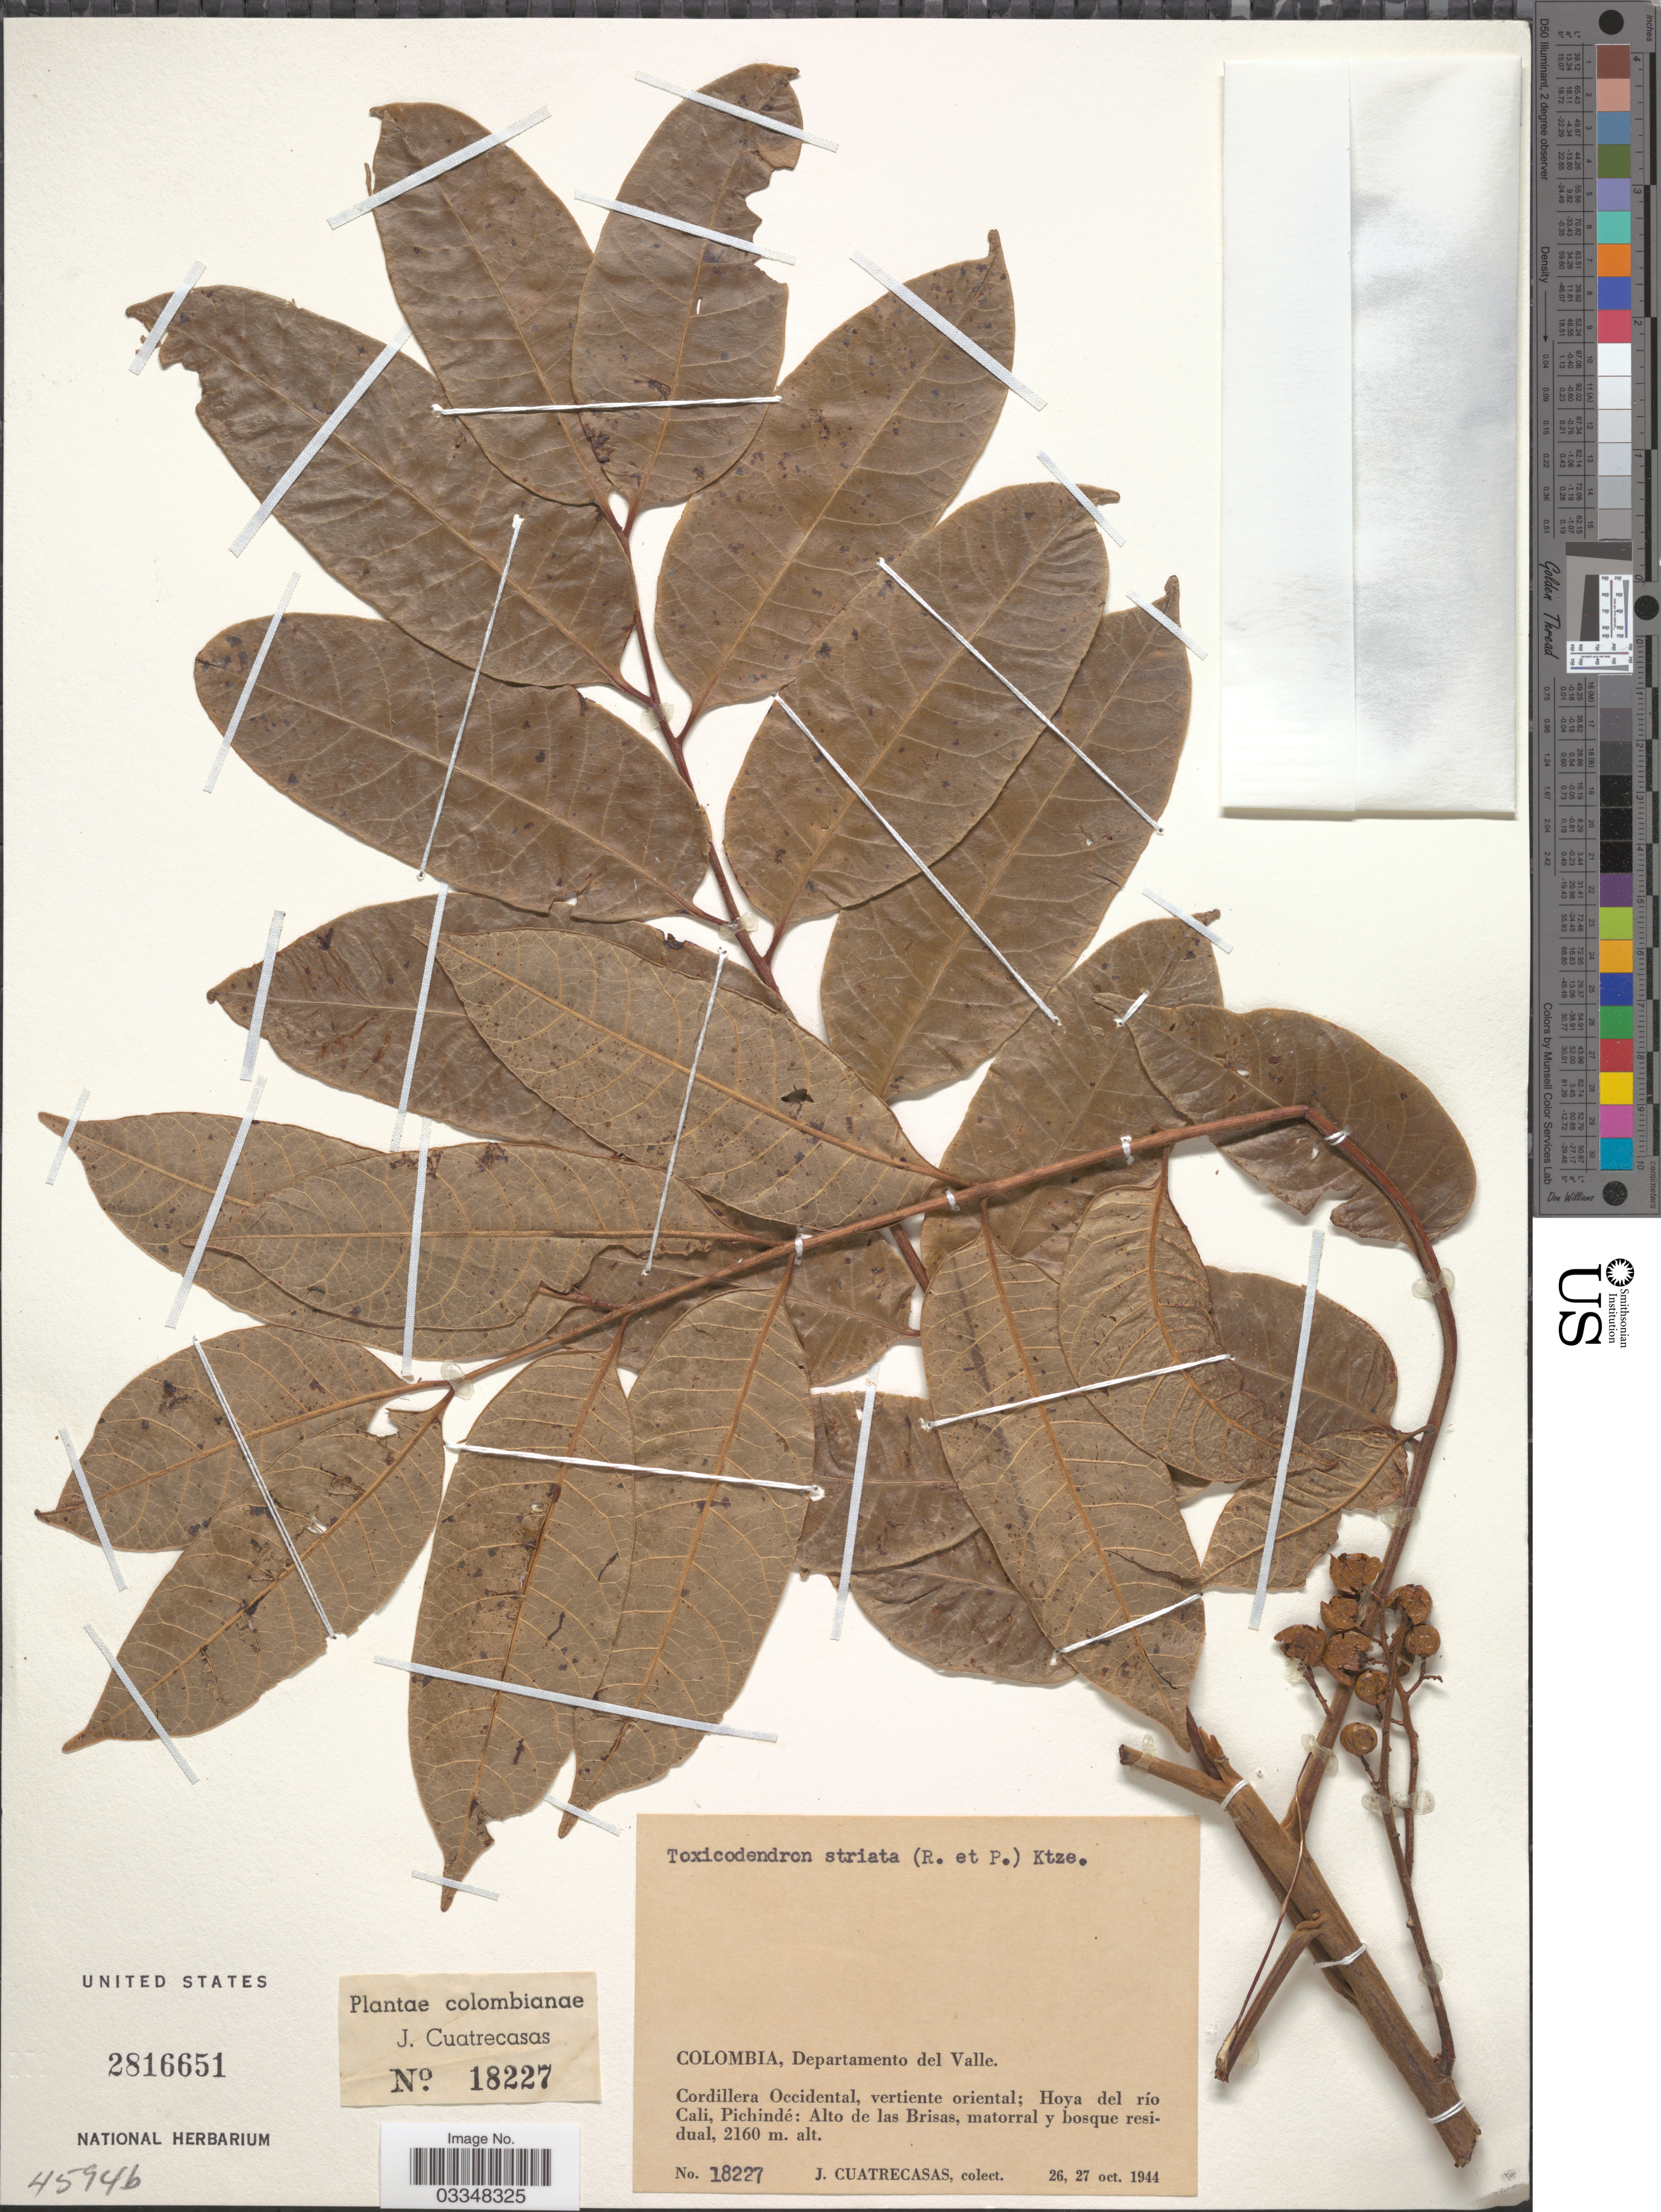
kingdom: Plantae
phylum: Tracheophyta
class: Magnoliopsida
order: Sapindales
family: Anacardiaceae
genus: Toxicodendron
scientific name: Toxicodendron striatum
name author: (Ruiz & Pav.) Kuntze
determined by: Mitchell, John D.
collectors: J. Cuatrecasas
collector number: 18227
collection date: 1944-10-26/1944-10-27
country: Colombia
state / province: Valle del Cauca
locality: Departamento del Valle. Cordillera Occidental, vertiente oriental; Hoya del río Cali, Pichindé: Alto de las Brisas.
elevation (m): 2160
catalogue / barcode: US 2816651